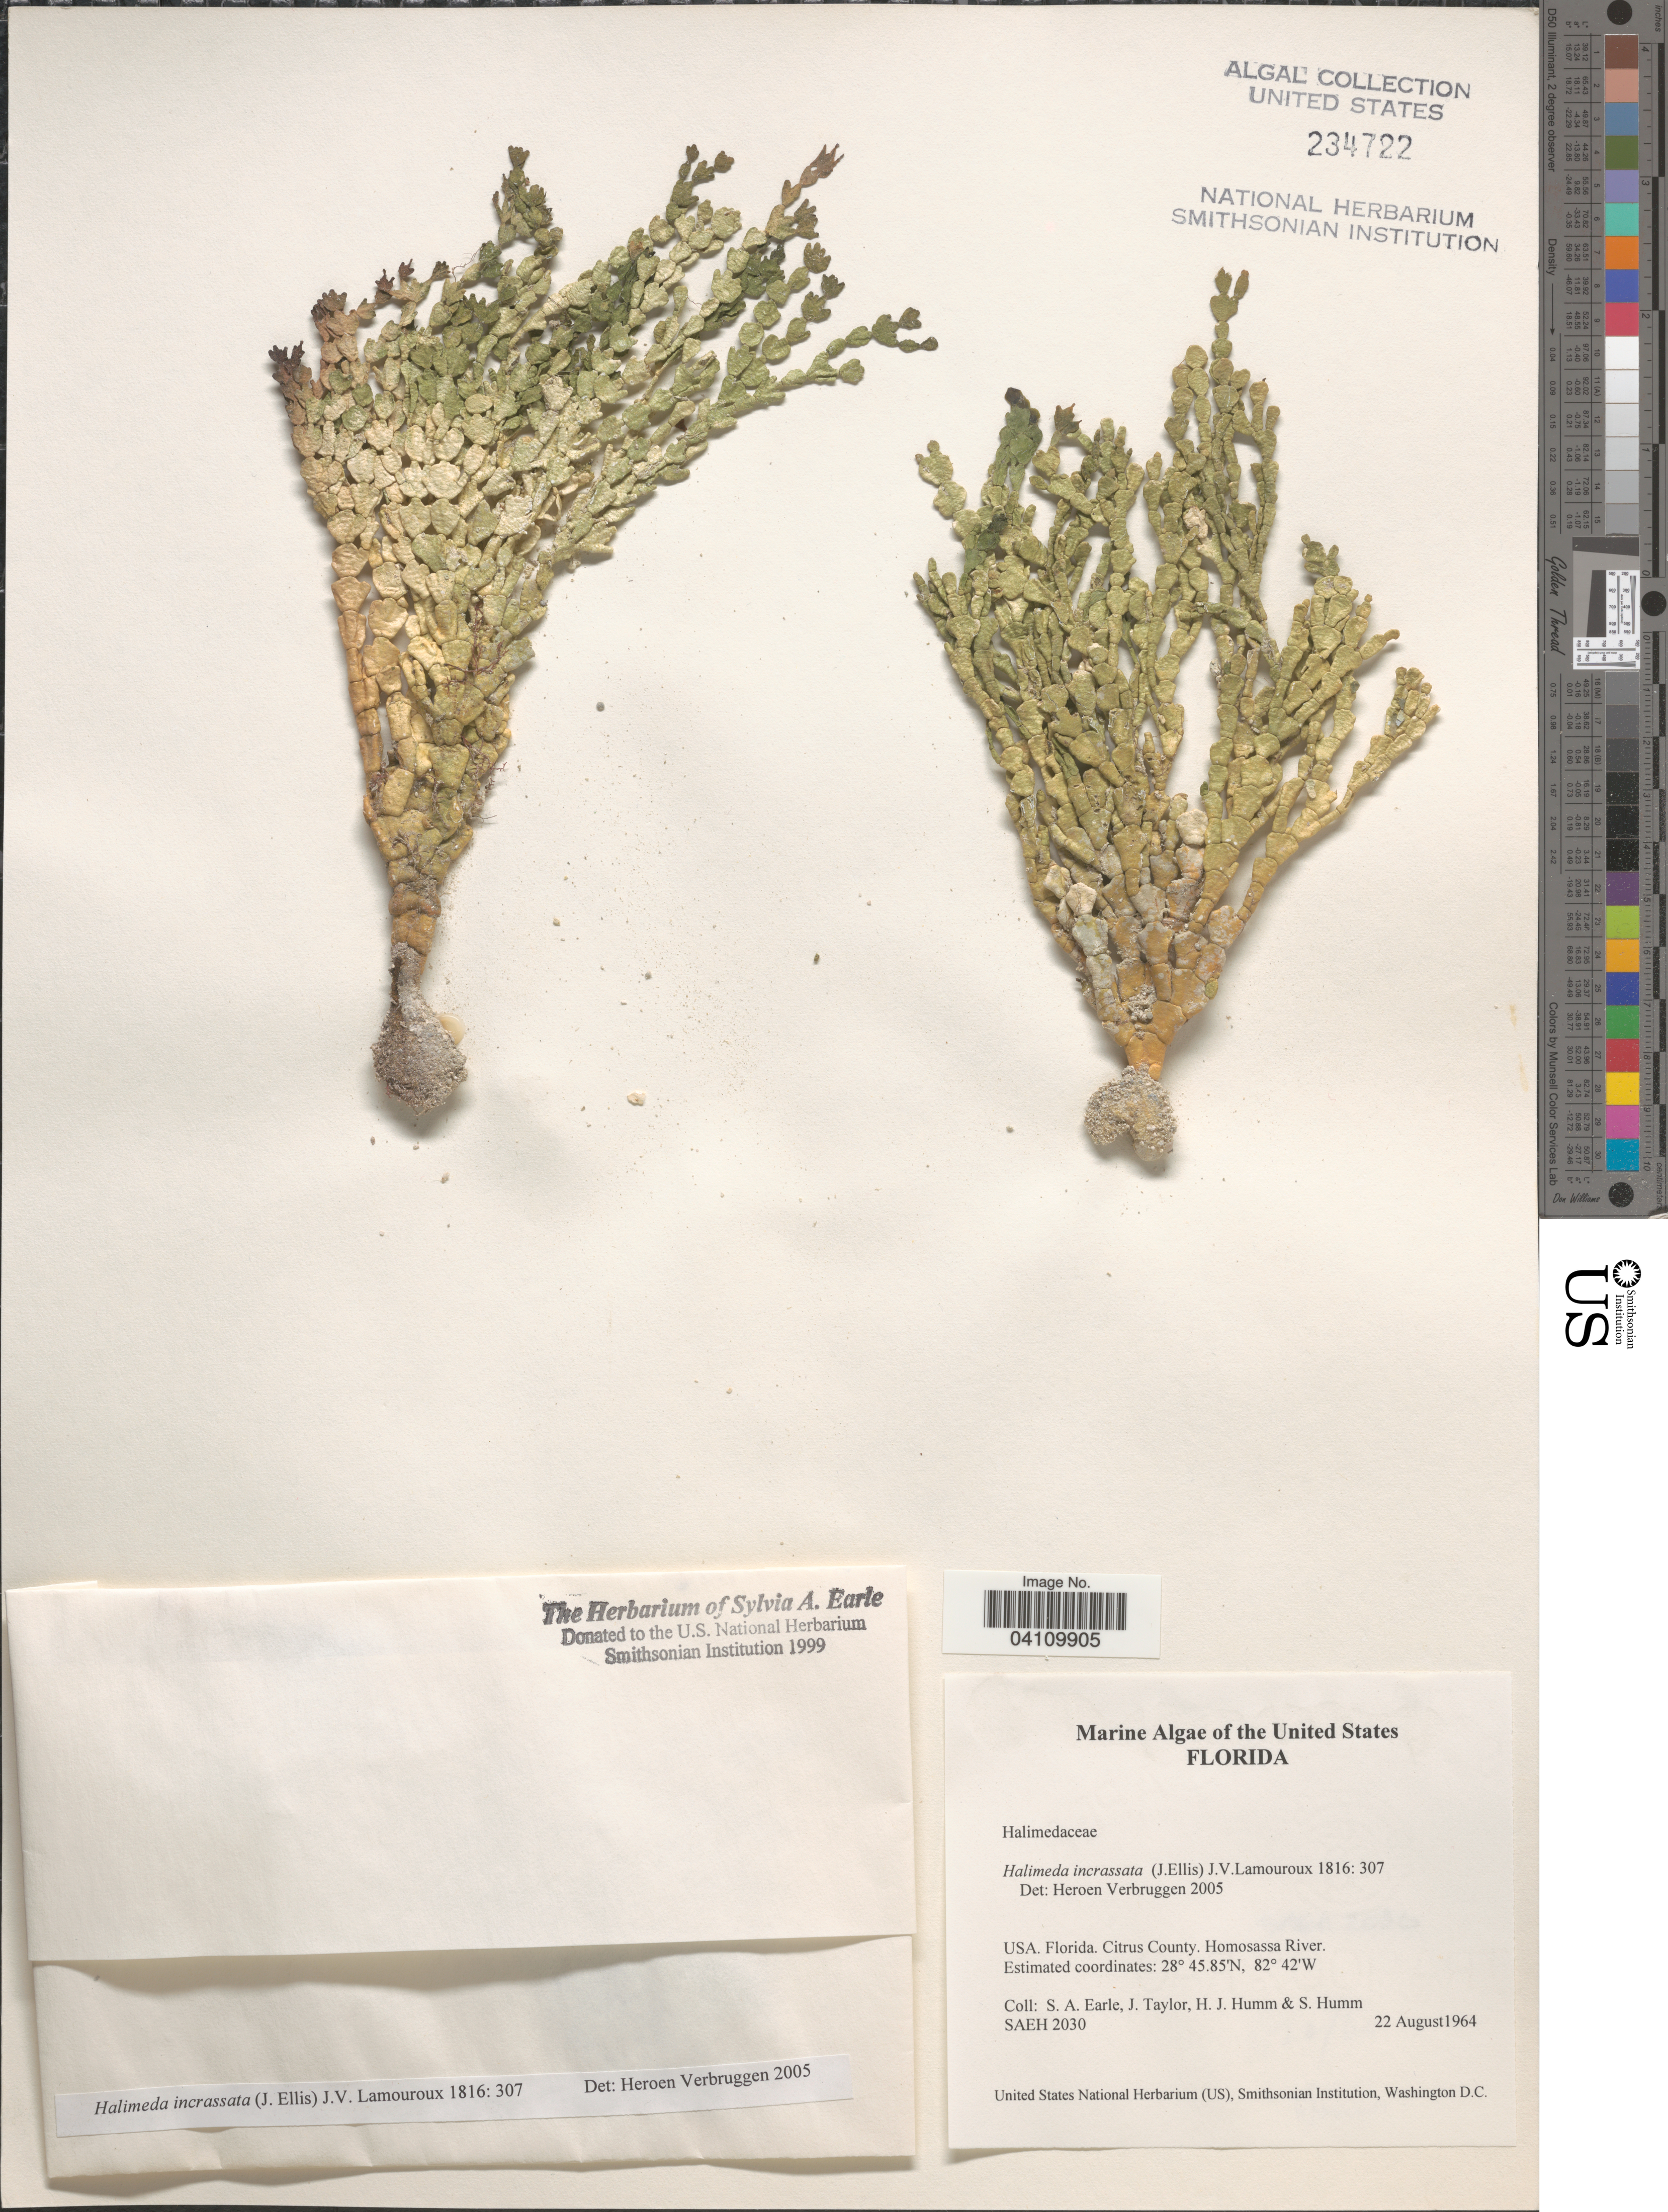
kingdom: Plantae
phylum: Chlorophyta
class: Ulvophyceae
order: Bryopsidales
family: Halimedaceae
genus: Halimeda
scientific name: Halimeda incrassata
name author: (J. Ellis) J.V.Lamouroux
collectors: S. A. Earle, J. Taylor, H. J. Humm & S. Humm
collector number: SAEH 2030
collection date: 1964-08-22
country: United States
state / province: Florida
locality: Citrus County. Homosassa River.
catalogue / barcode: US 234722